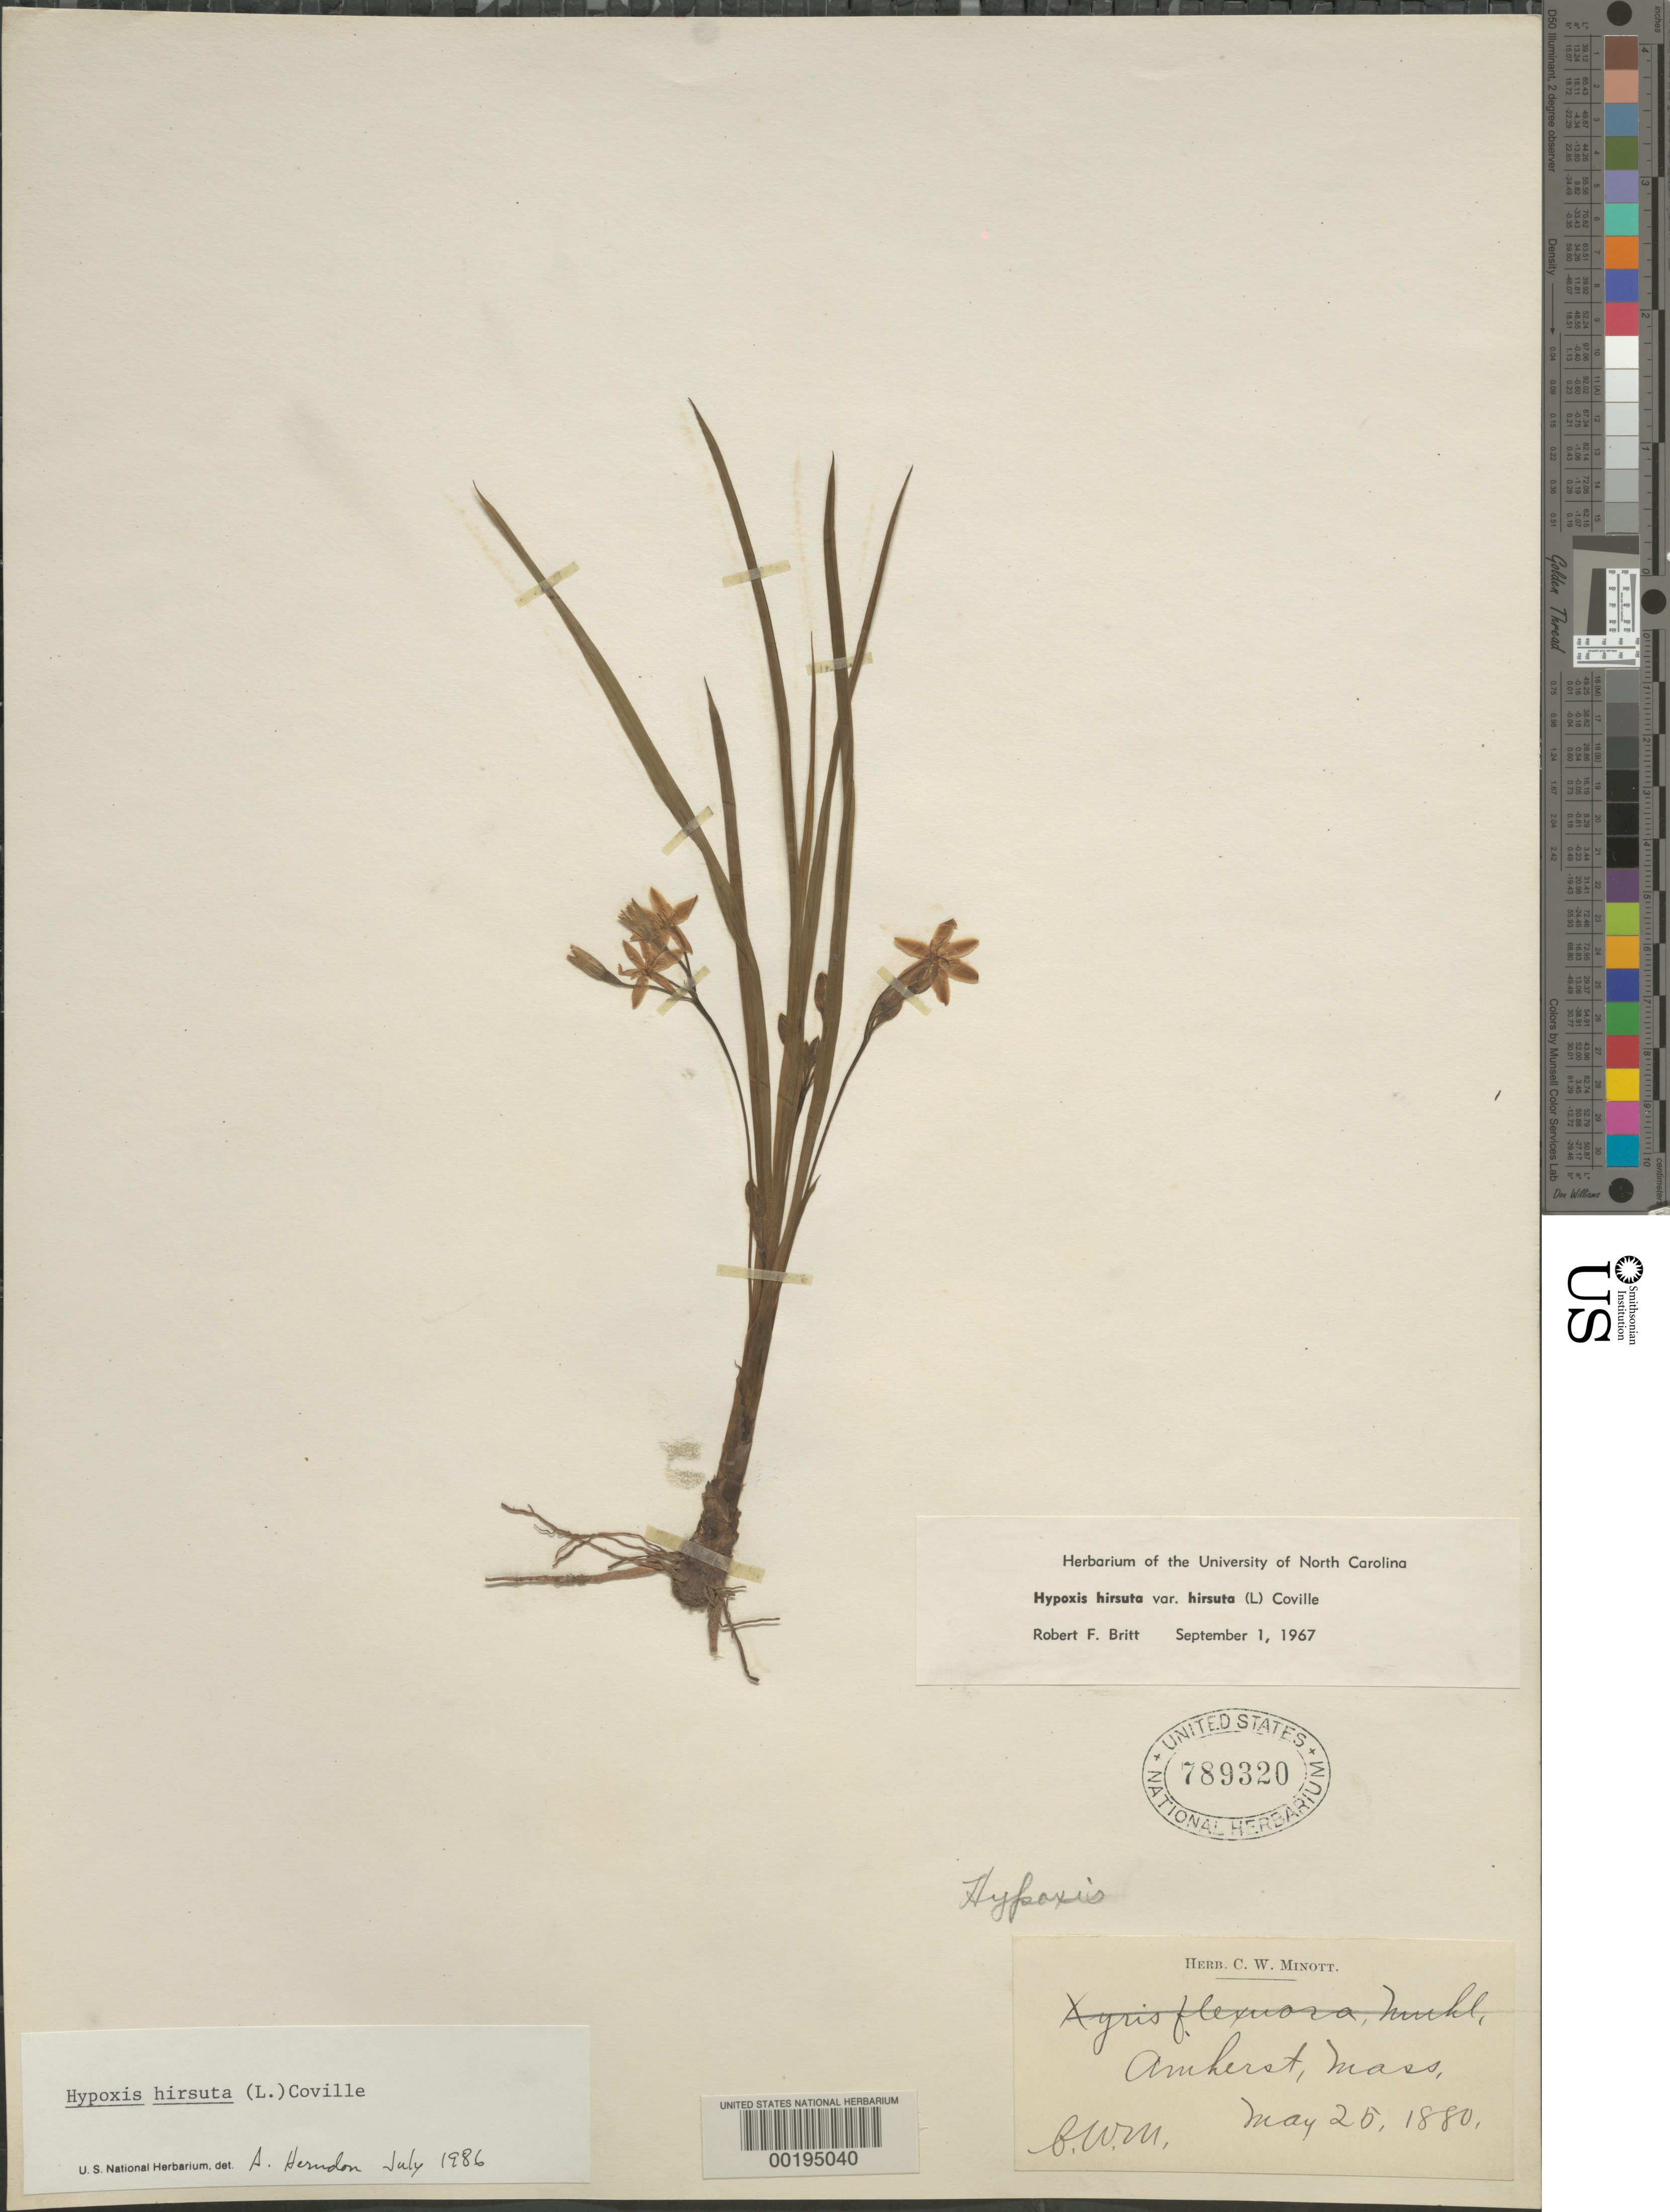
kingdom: Plantae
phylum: Tracheophyta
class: Liliopsida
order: Asparagales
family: Hypoxidaceae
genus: Hypoxis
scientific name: Hypoxis hirsuta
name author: (L.) Coville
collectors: C. Minott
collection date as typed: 25 May 1880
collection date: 1880-05-25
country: United States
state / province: Massachusetts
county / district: Hampshire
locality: Amherst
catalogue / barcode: US 789320